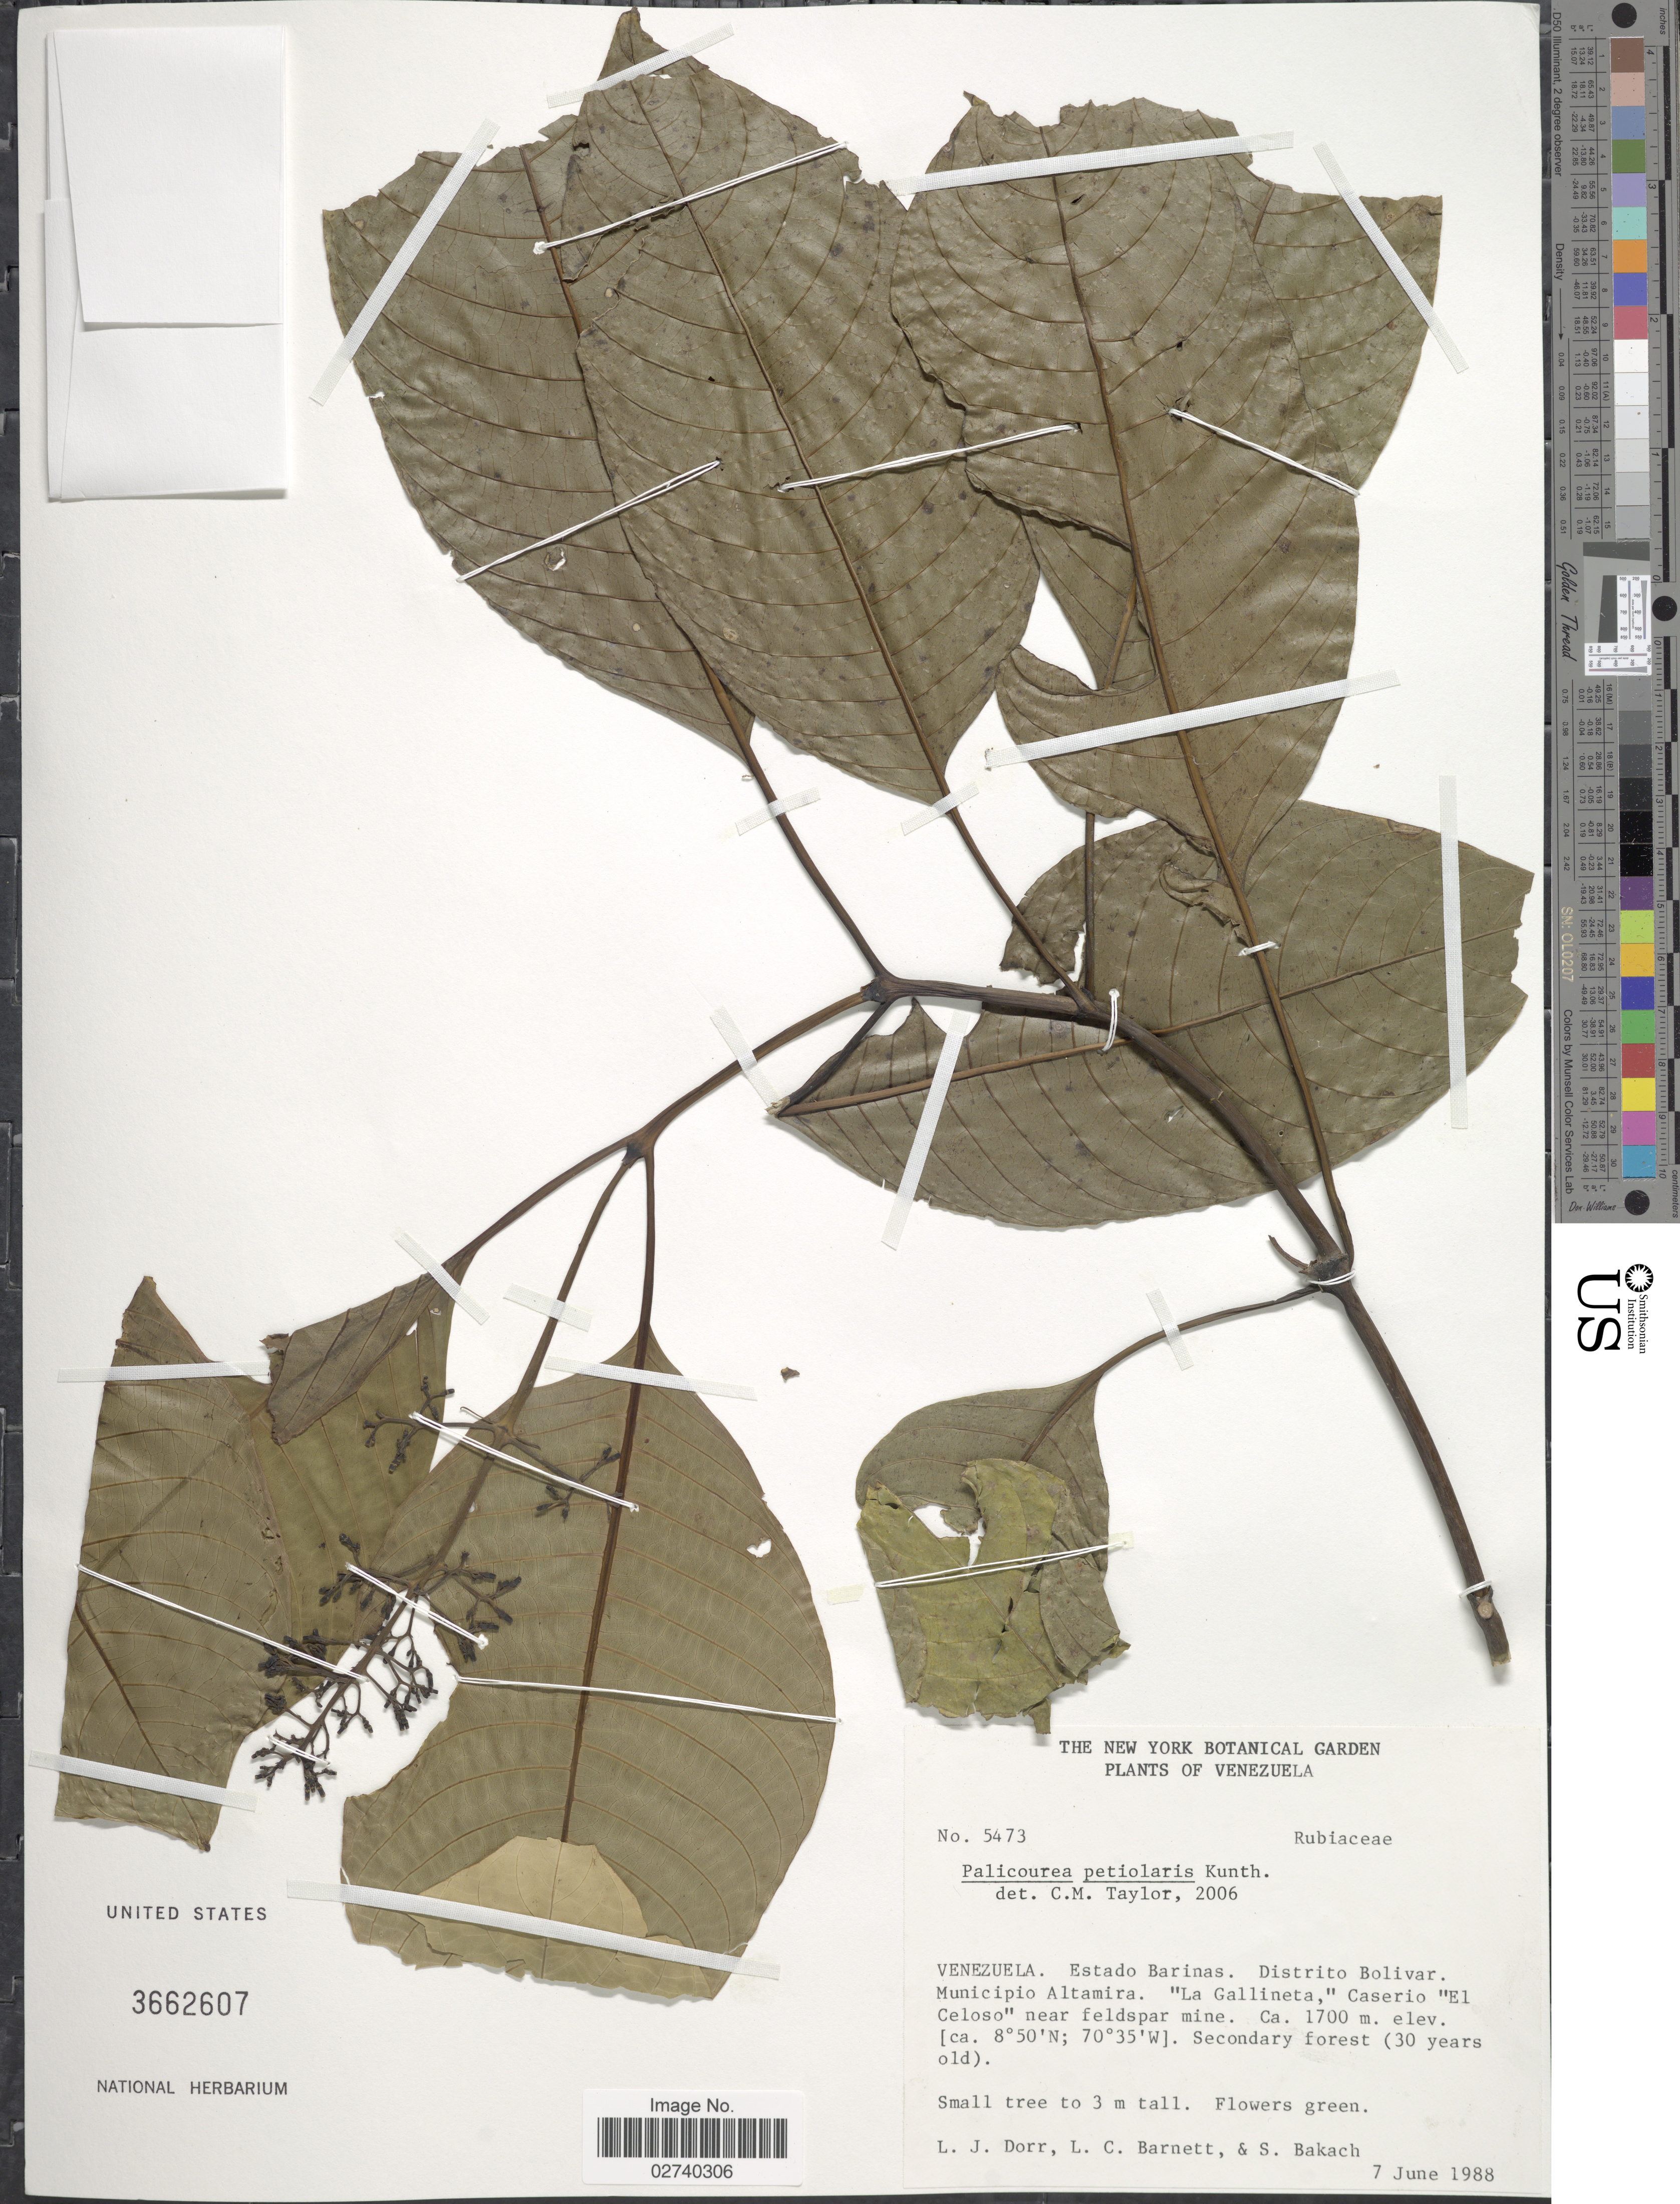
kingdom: Plantae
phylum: Tracheophyta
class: Magnoliopsida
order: Gentianales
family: Rubiaceae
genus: Palicourea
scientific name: Palicourea petiolaris Kunth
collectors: L. J. Dorr, L. C. Barnett & S. Bakach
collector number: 5473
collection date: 1988-06-07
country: Venezuela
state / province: Barinas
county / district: Bolívar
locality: "La Gallineta," Caserio "El Celoso" near feldspar mine.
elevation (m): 1700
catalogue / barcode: US 3662607